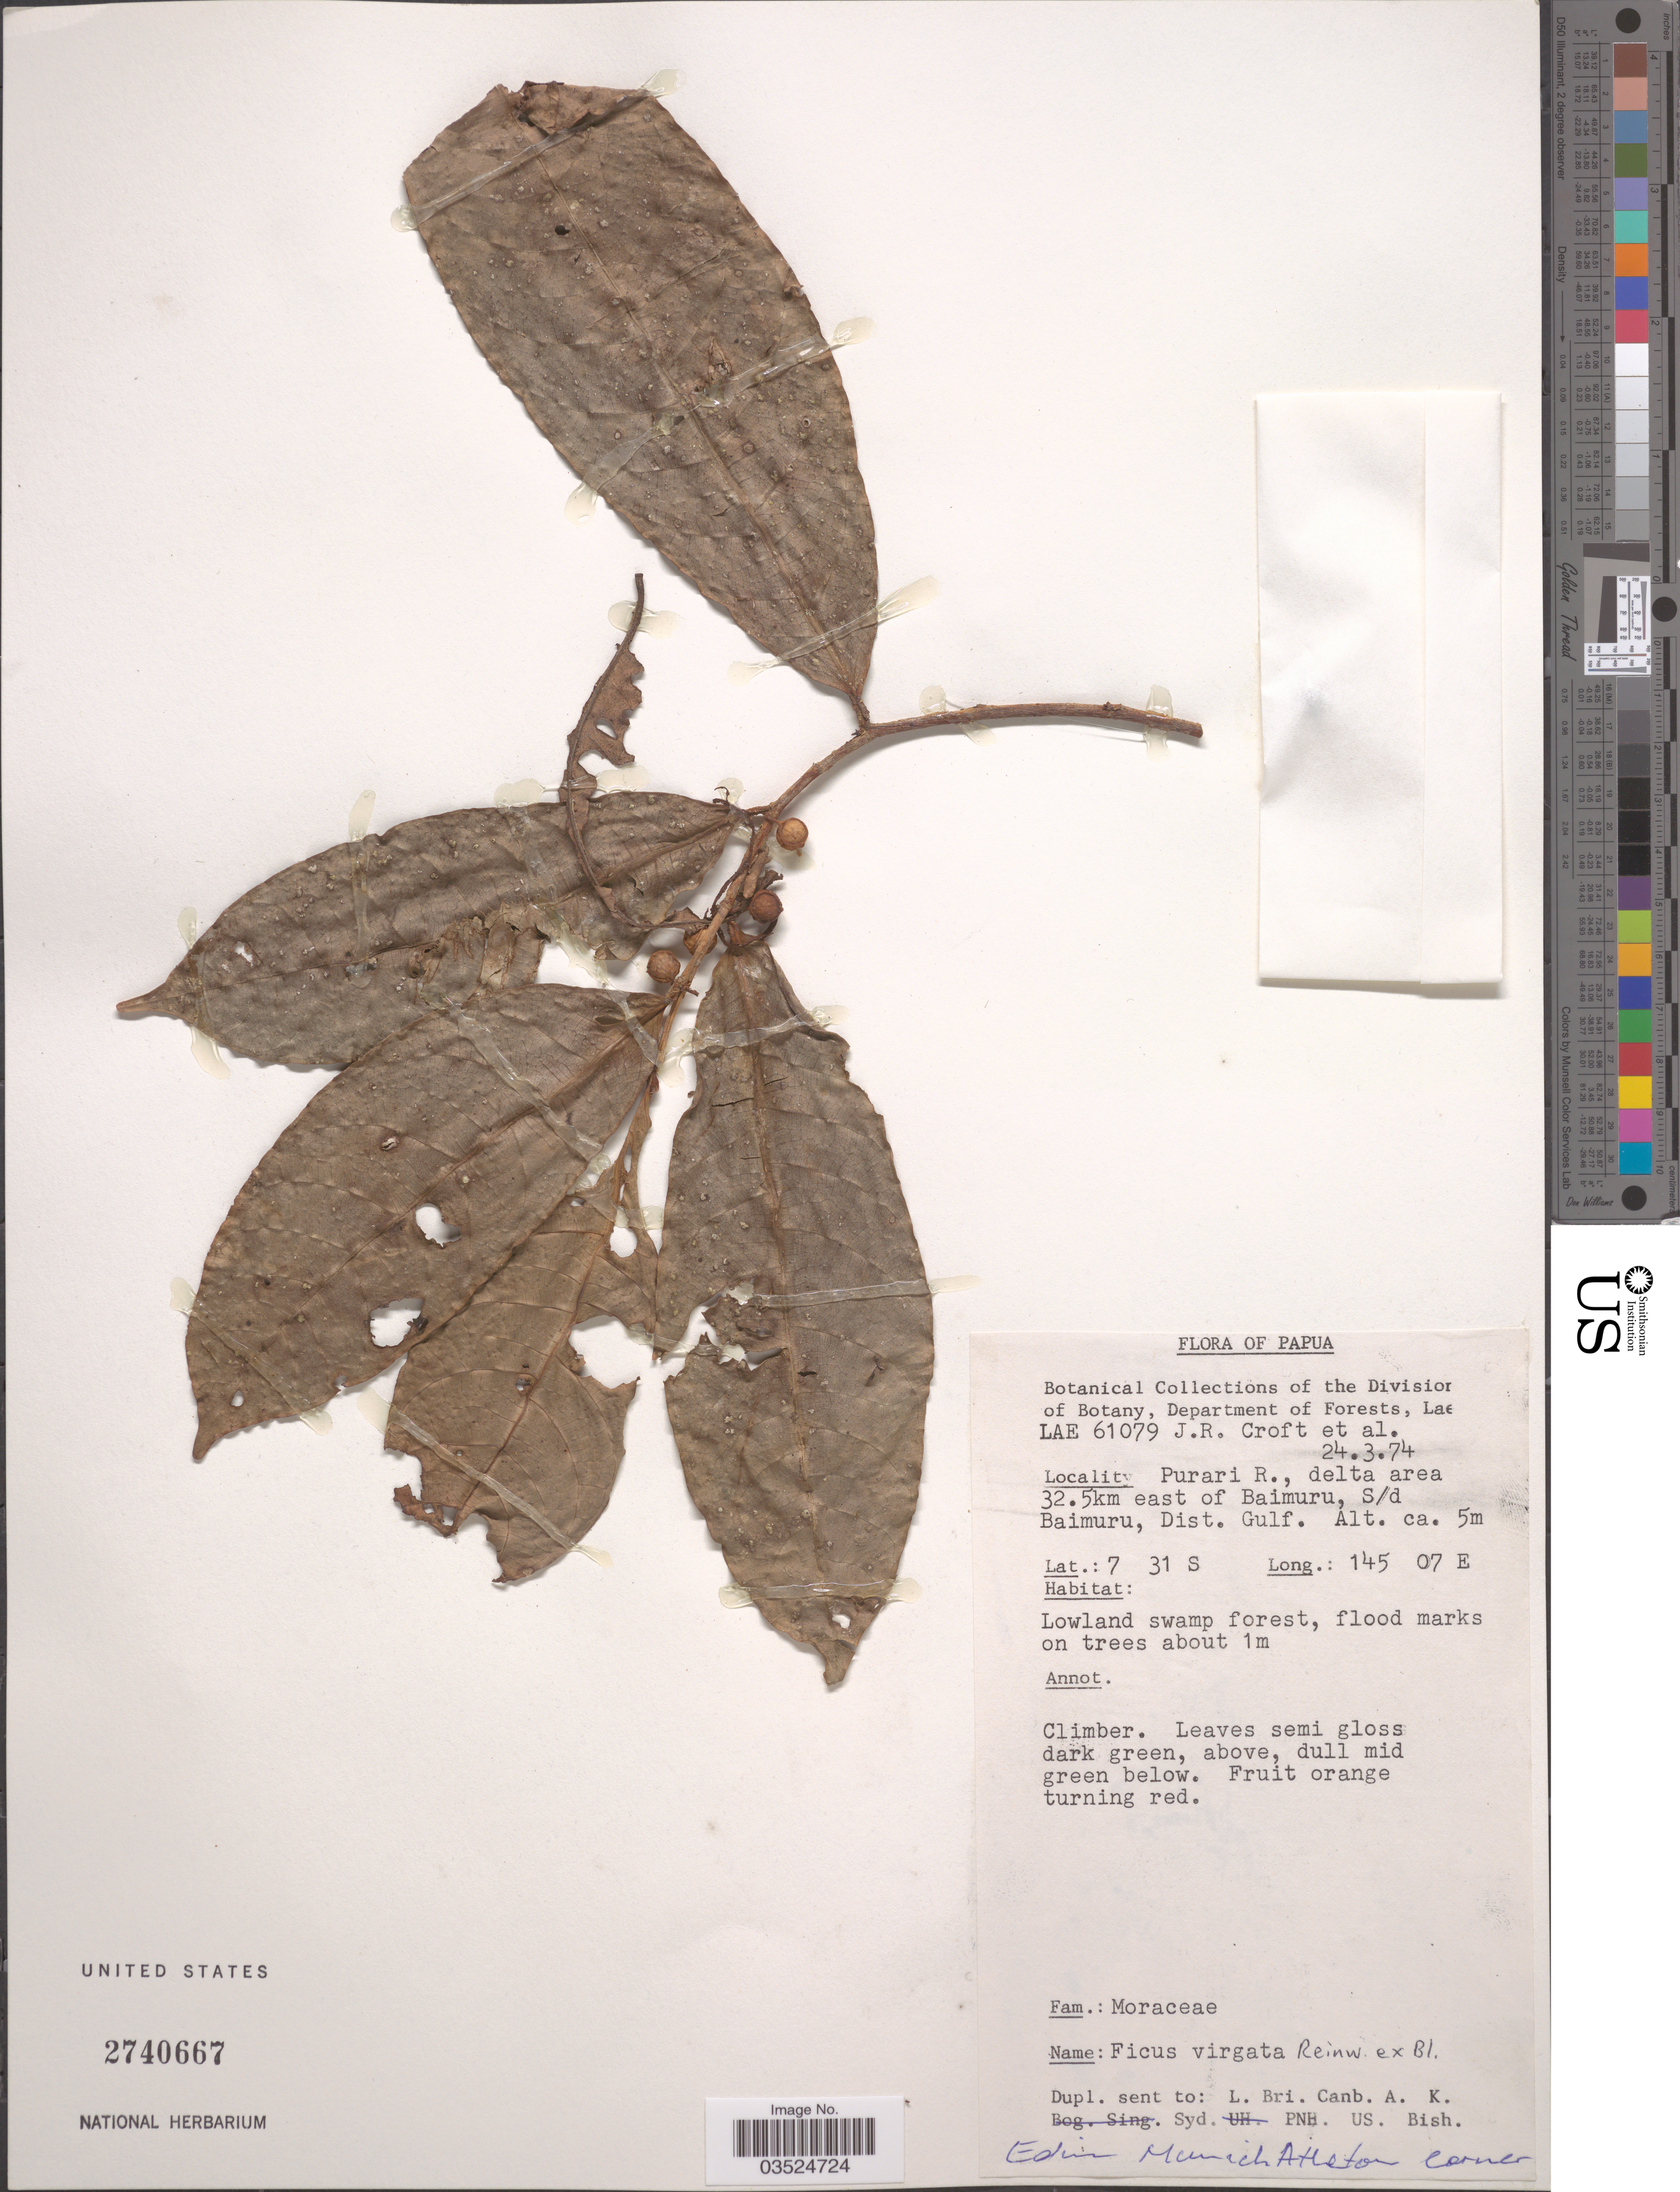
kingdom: Plantae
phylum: Tracheophyta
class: Magnoliopsida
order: Rosales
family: Moraceae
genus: Ficus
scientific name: Ficus virgata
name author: Reinw.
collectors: J. R. Croft & et al.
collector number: LAE 61079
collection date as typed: Transcribed d/m/y: 24/3/74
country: Papua New Guinea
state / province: Gulf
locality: Papua. Purari R., delta area 32.5 km east of Baimuru, S/d Baimuru, Dist. Gulf.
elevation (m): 5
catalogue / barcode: US 2740667